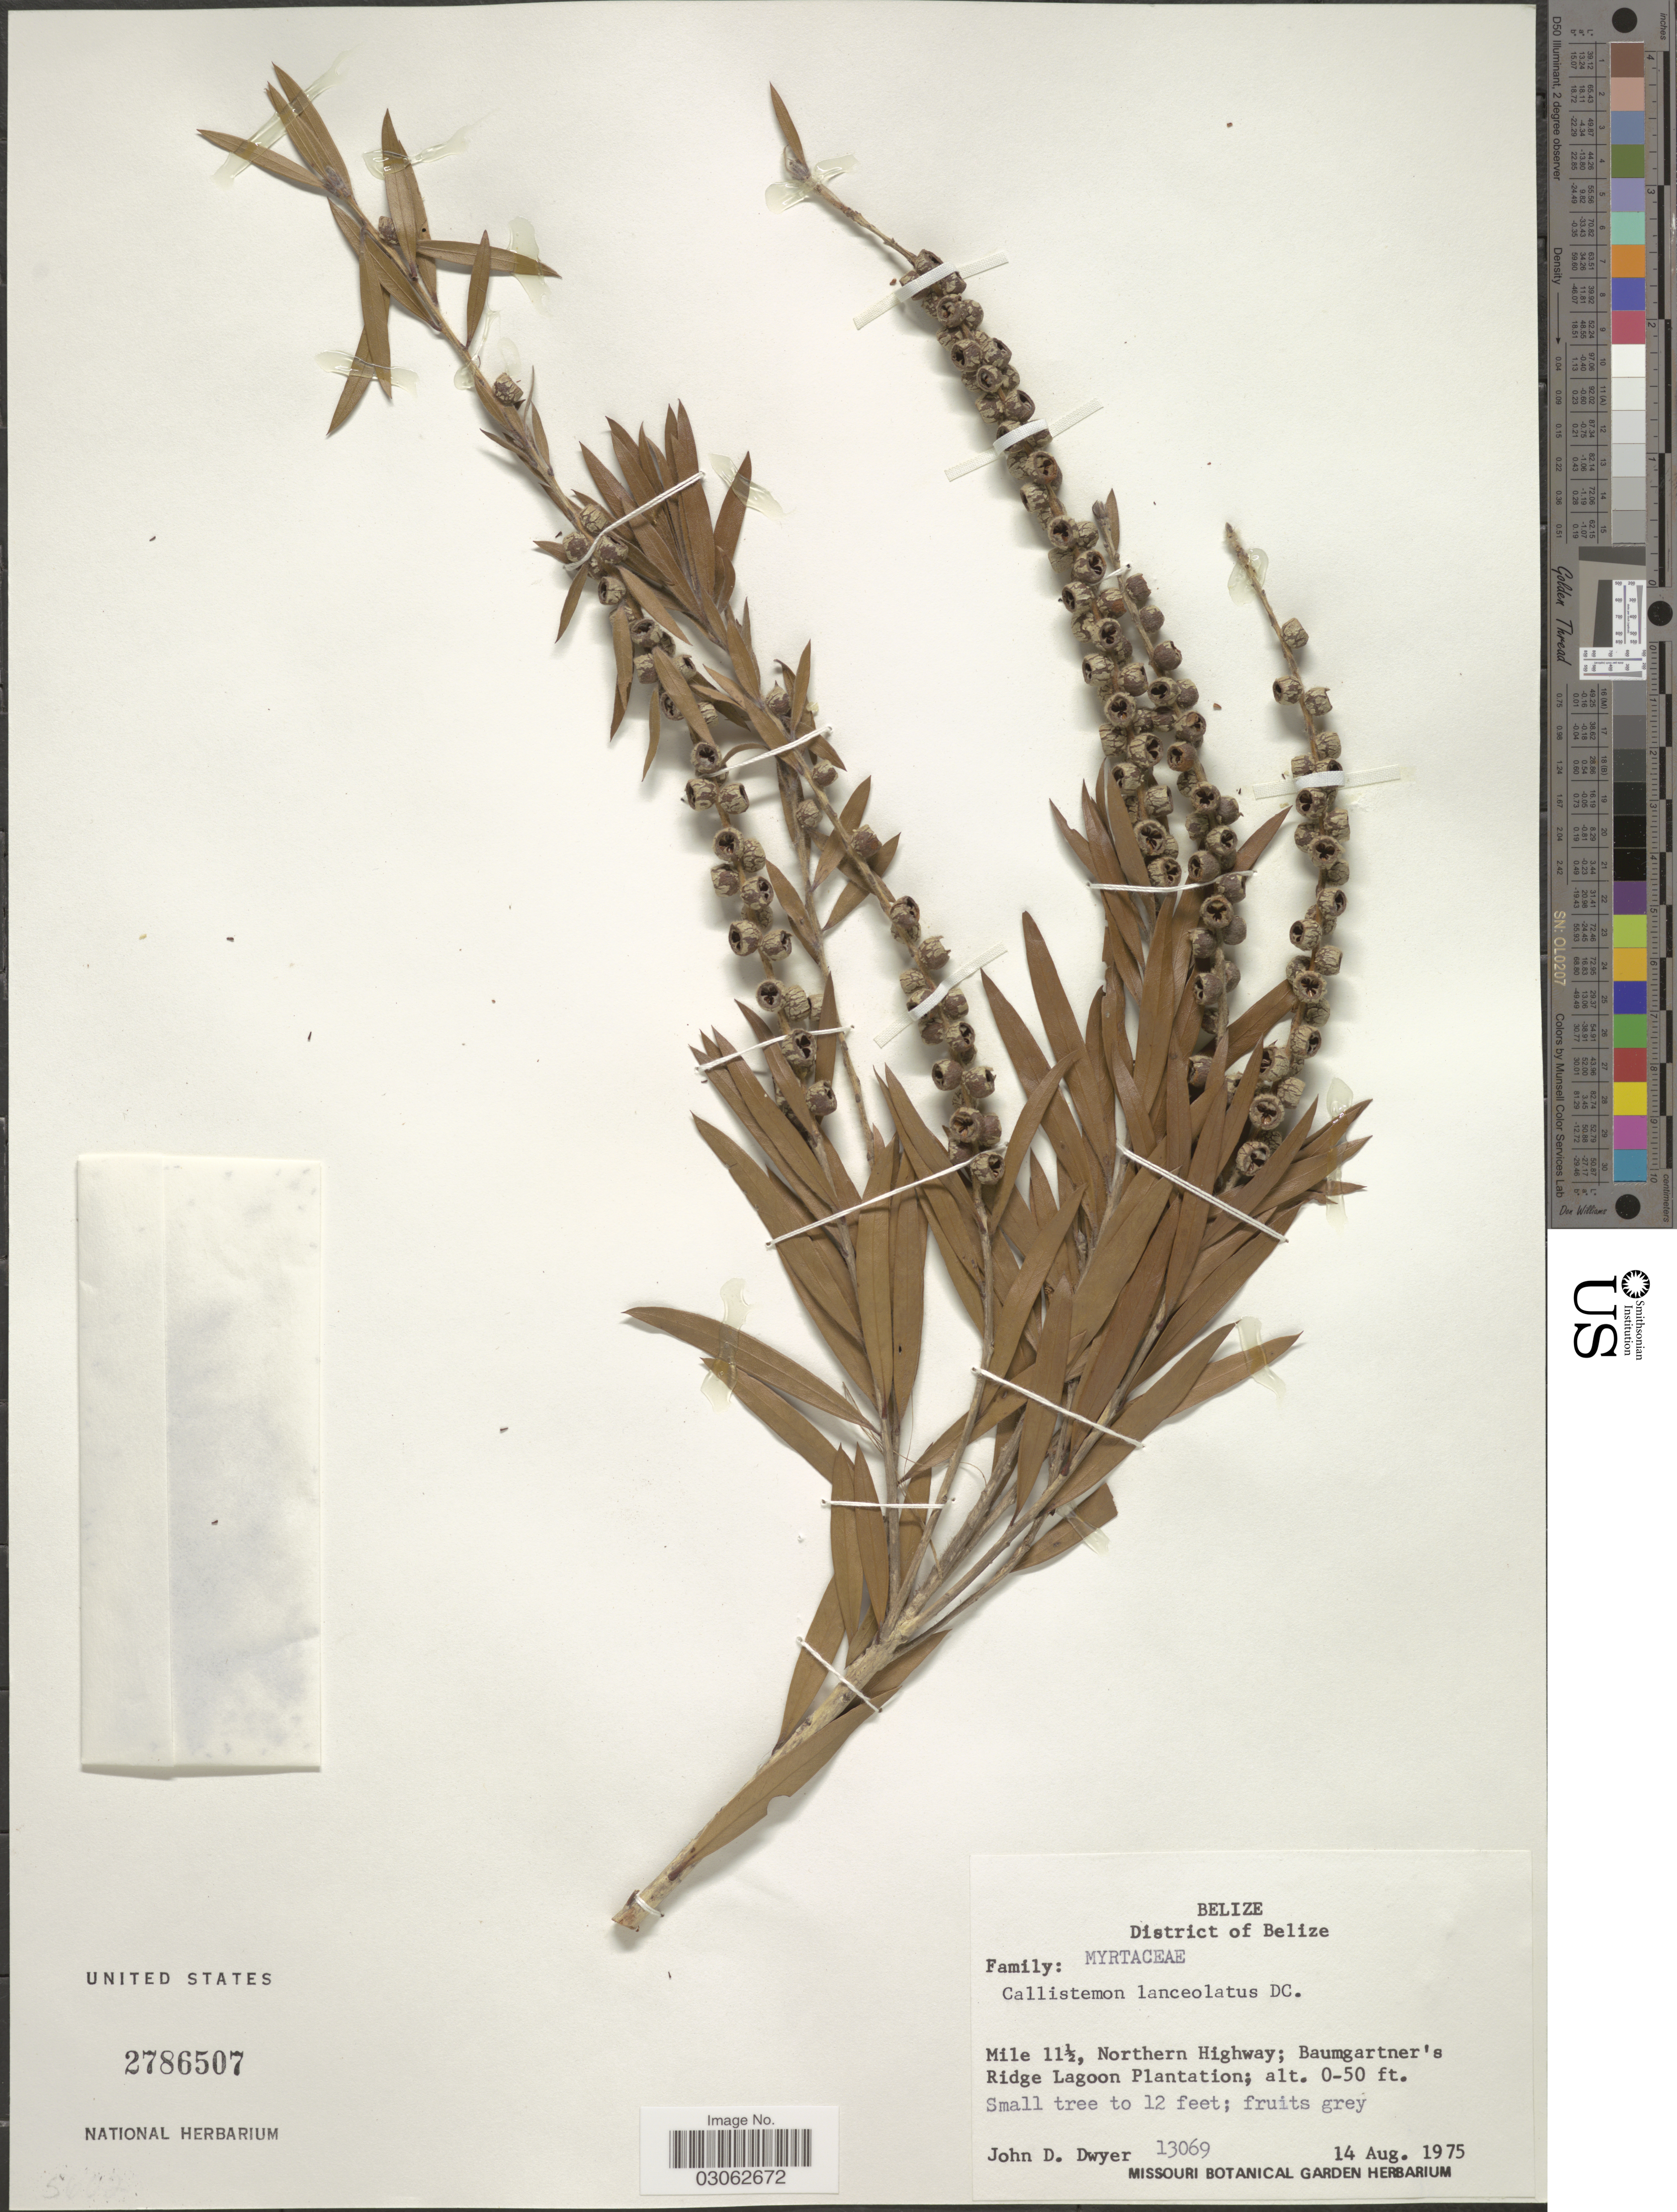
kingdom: Plantae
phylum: Tracheophyta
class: Magnoliopsida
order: Myrtales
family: Myrtaceae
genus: Callistemon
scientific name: Callistemon lanceolatus Colvill ex Sweet, nom. superfl.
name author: Colvill ex Sweet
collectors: J. D. Dwyer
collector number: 13069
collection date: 1975-08-14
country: Belize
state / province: Belize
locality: District of Belize. Mile 11½, Northern Highway; Baumgartner's Ridge Lagoon Plantation.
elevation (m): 0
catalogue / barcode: US 2786507